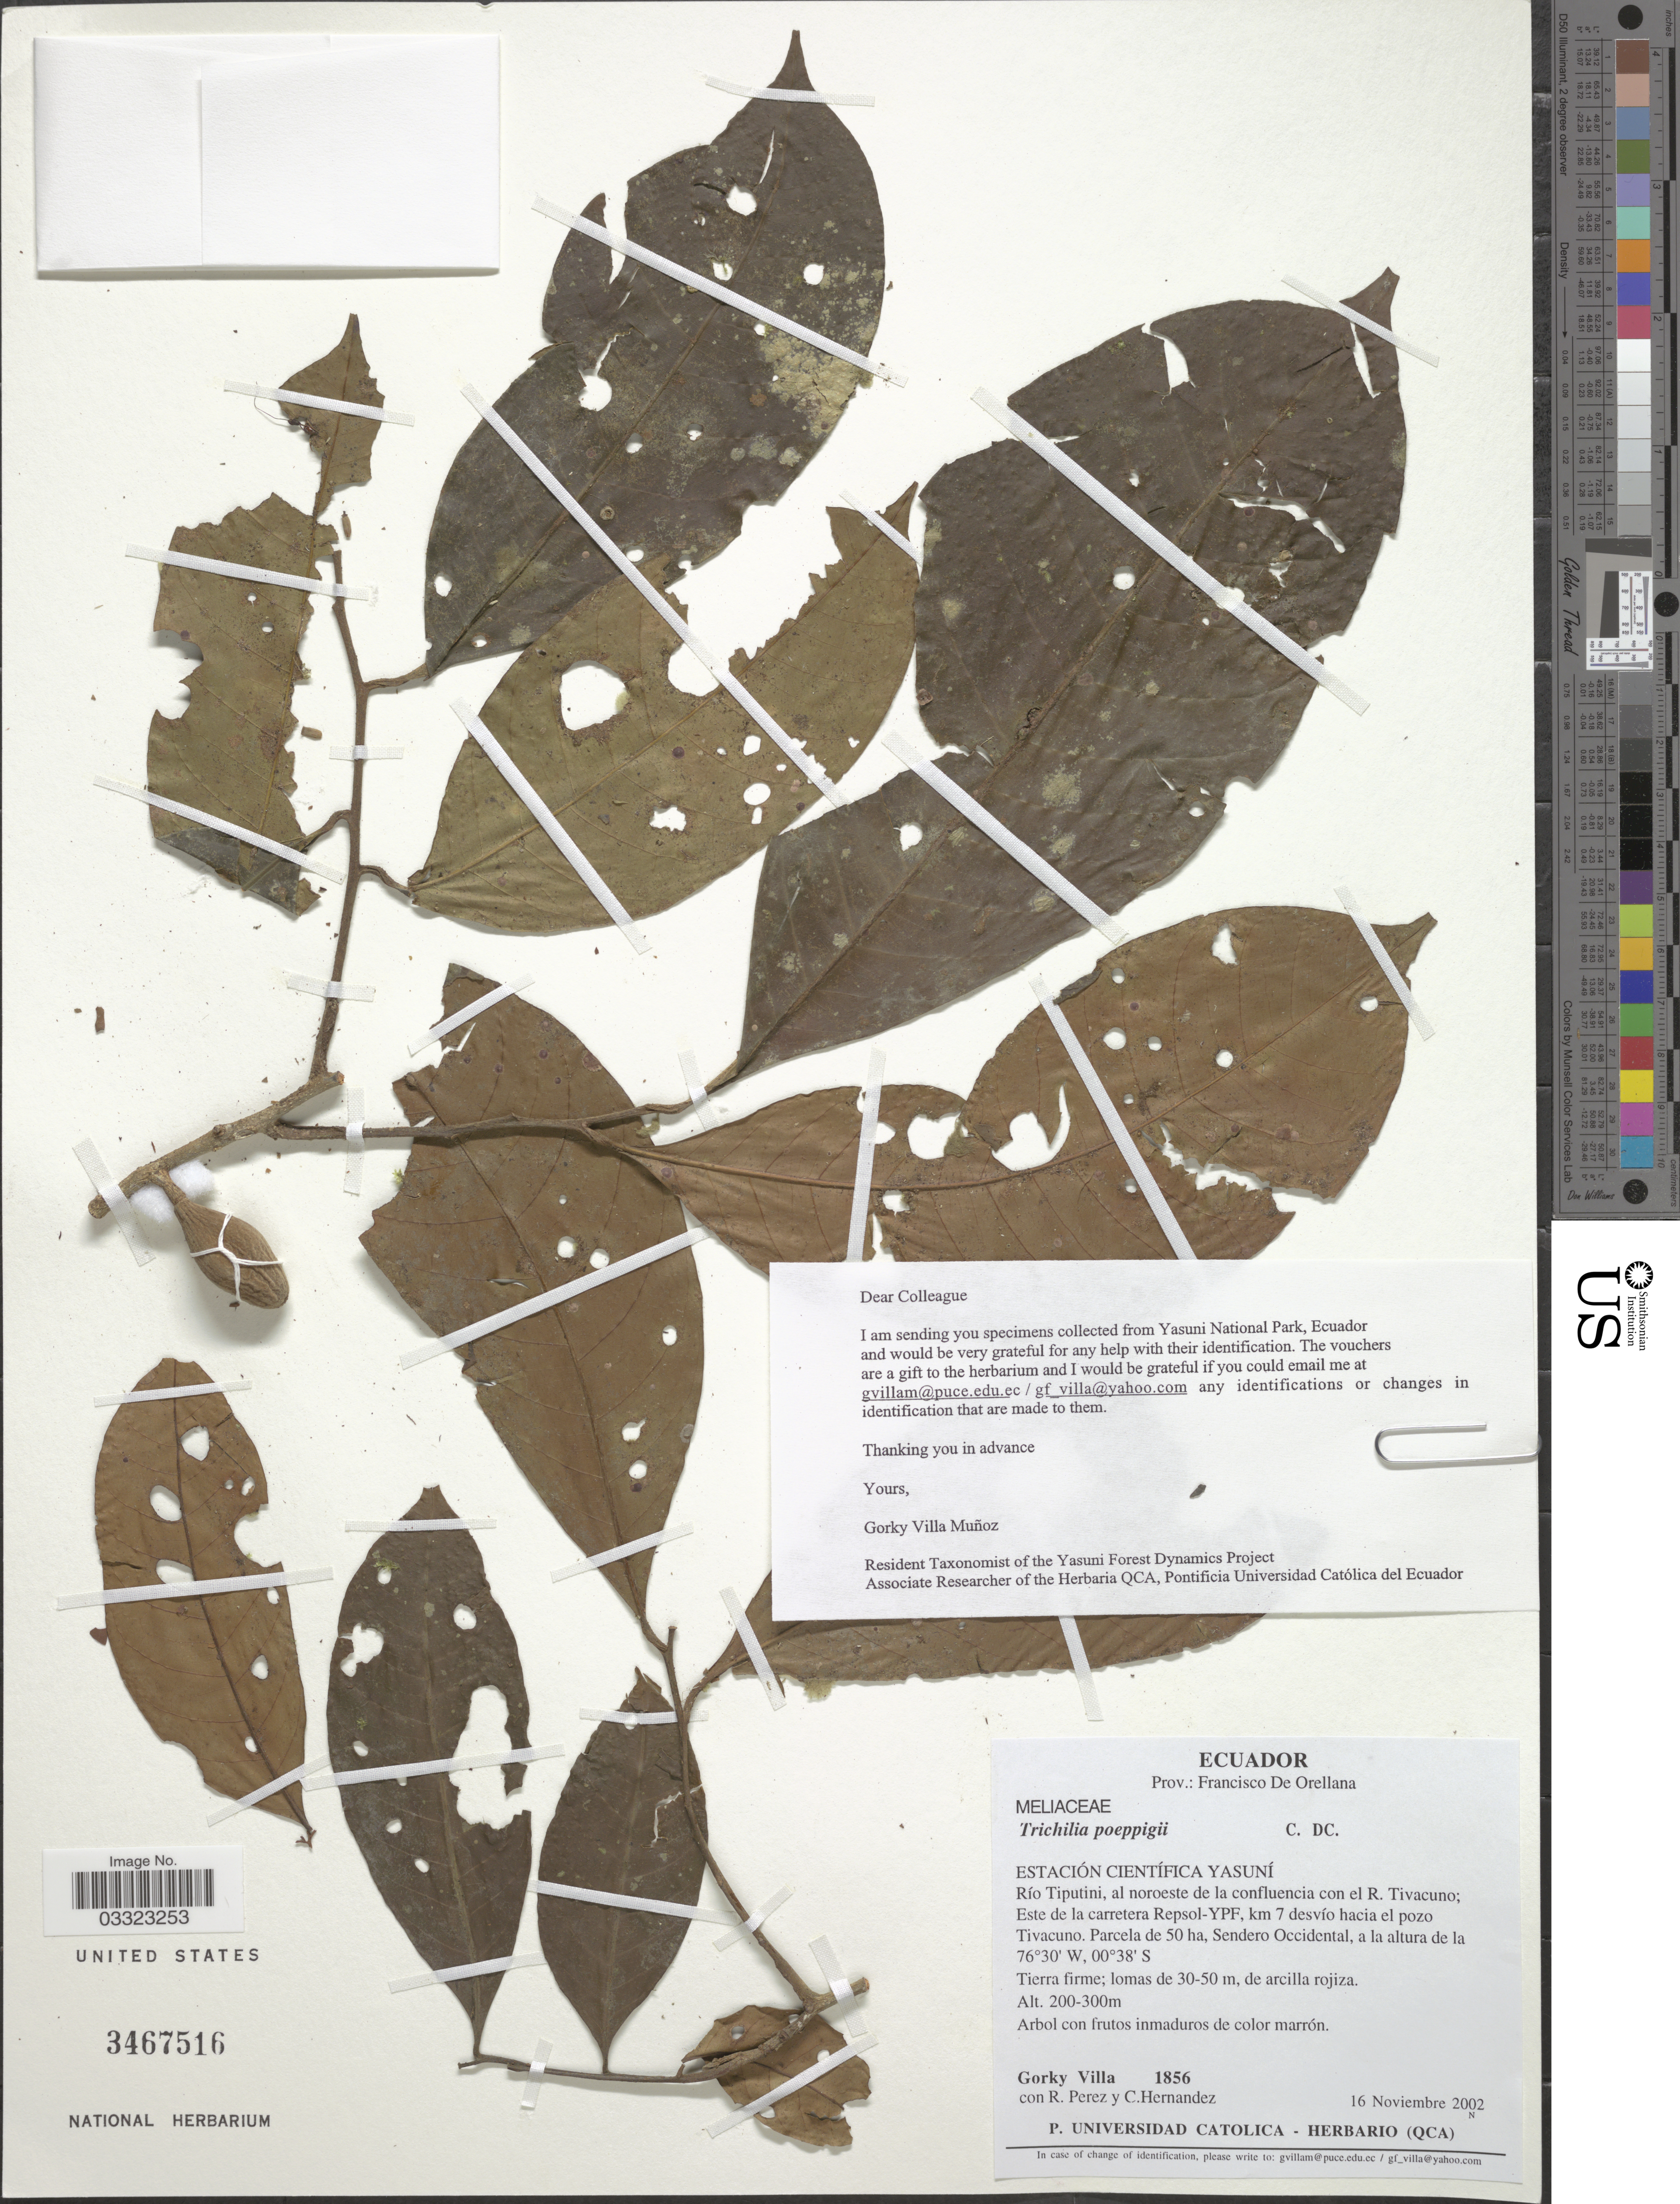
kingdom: Plantae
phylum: Tracheophyta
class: Magnoliopsida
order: Sapindales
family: Meliaceae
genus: Trichilia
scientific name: Trichilia poeppigii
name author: C. DC.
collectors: G. Villa, R. Perez & C. Hernandez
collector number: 1856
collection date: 2002-11-16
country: Ecuador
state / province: Orellana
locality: Prov.: Francisco De Orellana. Estación Científica Yasuní. Río Tiputini, al noroeste de la confluencia con el R. Tivacuno; Este de la carretera Repsol-YPF, km 7 desvío hacia el pozo Tivacuno. Parcela de 50 ha, Sendero Occidental.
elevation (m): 200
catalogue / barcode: US 3467516